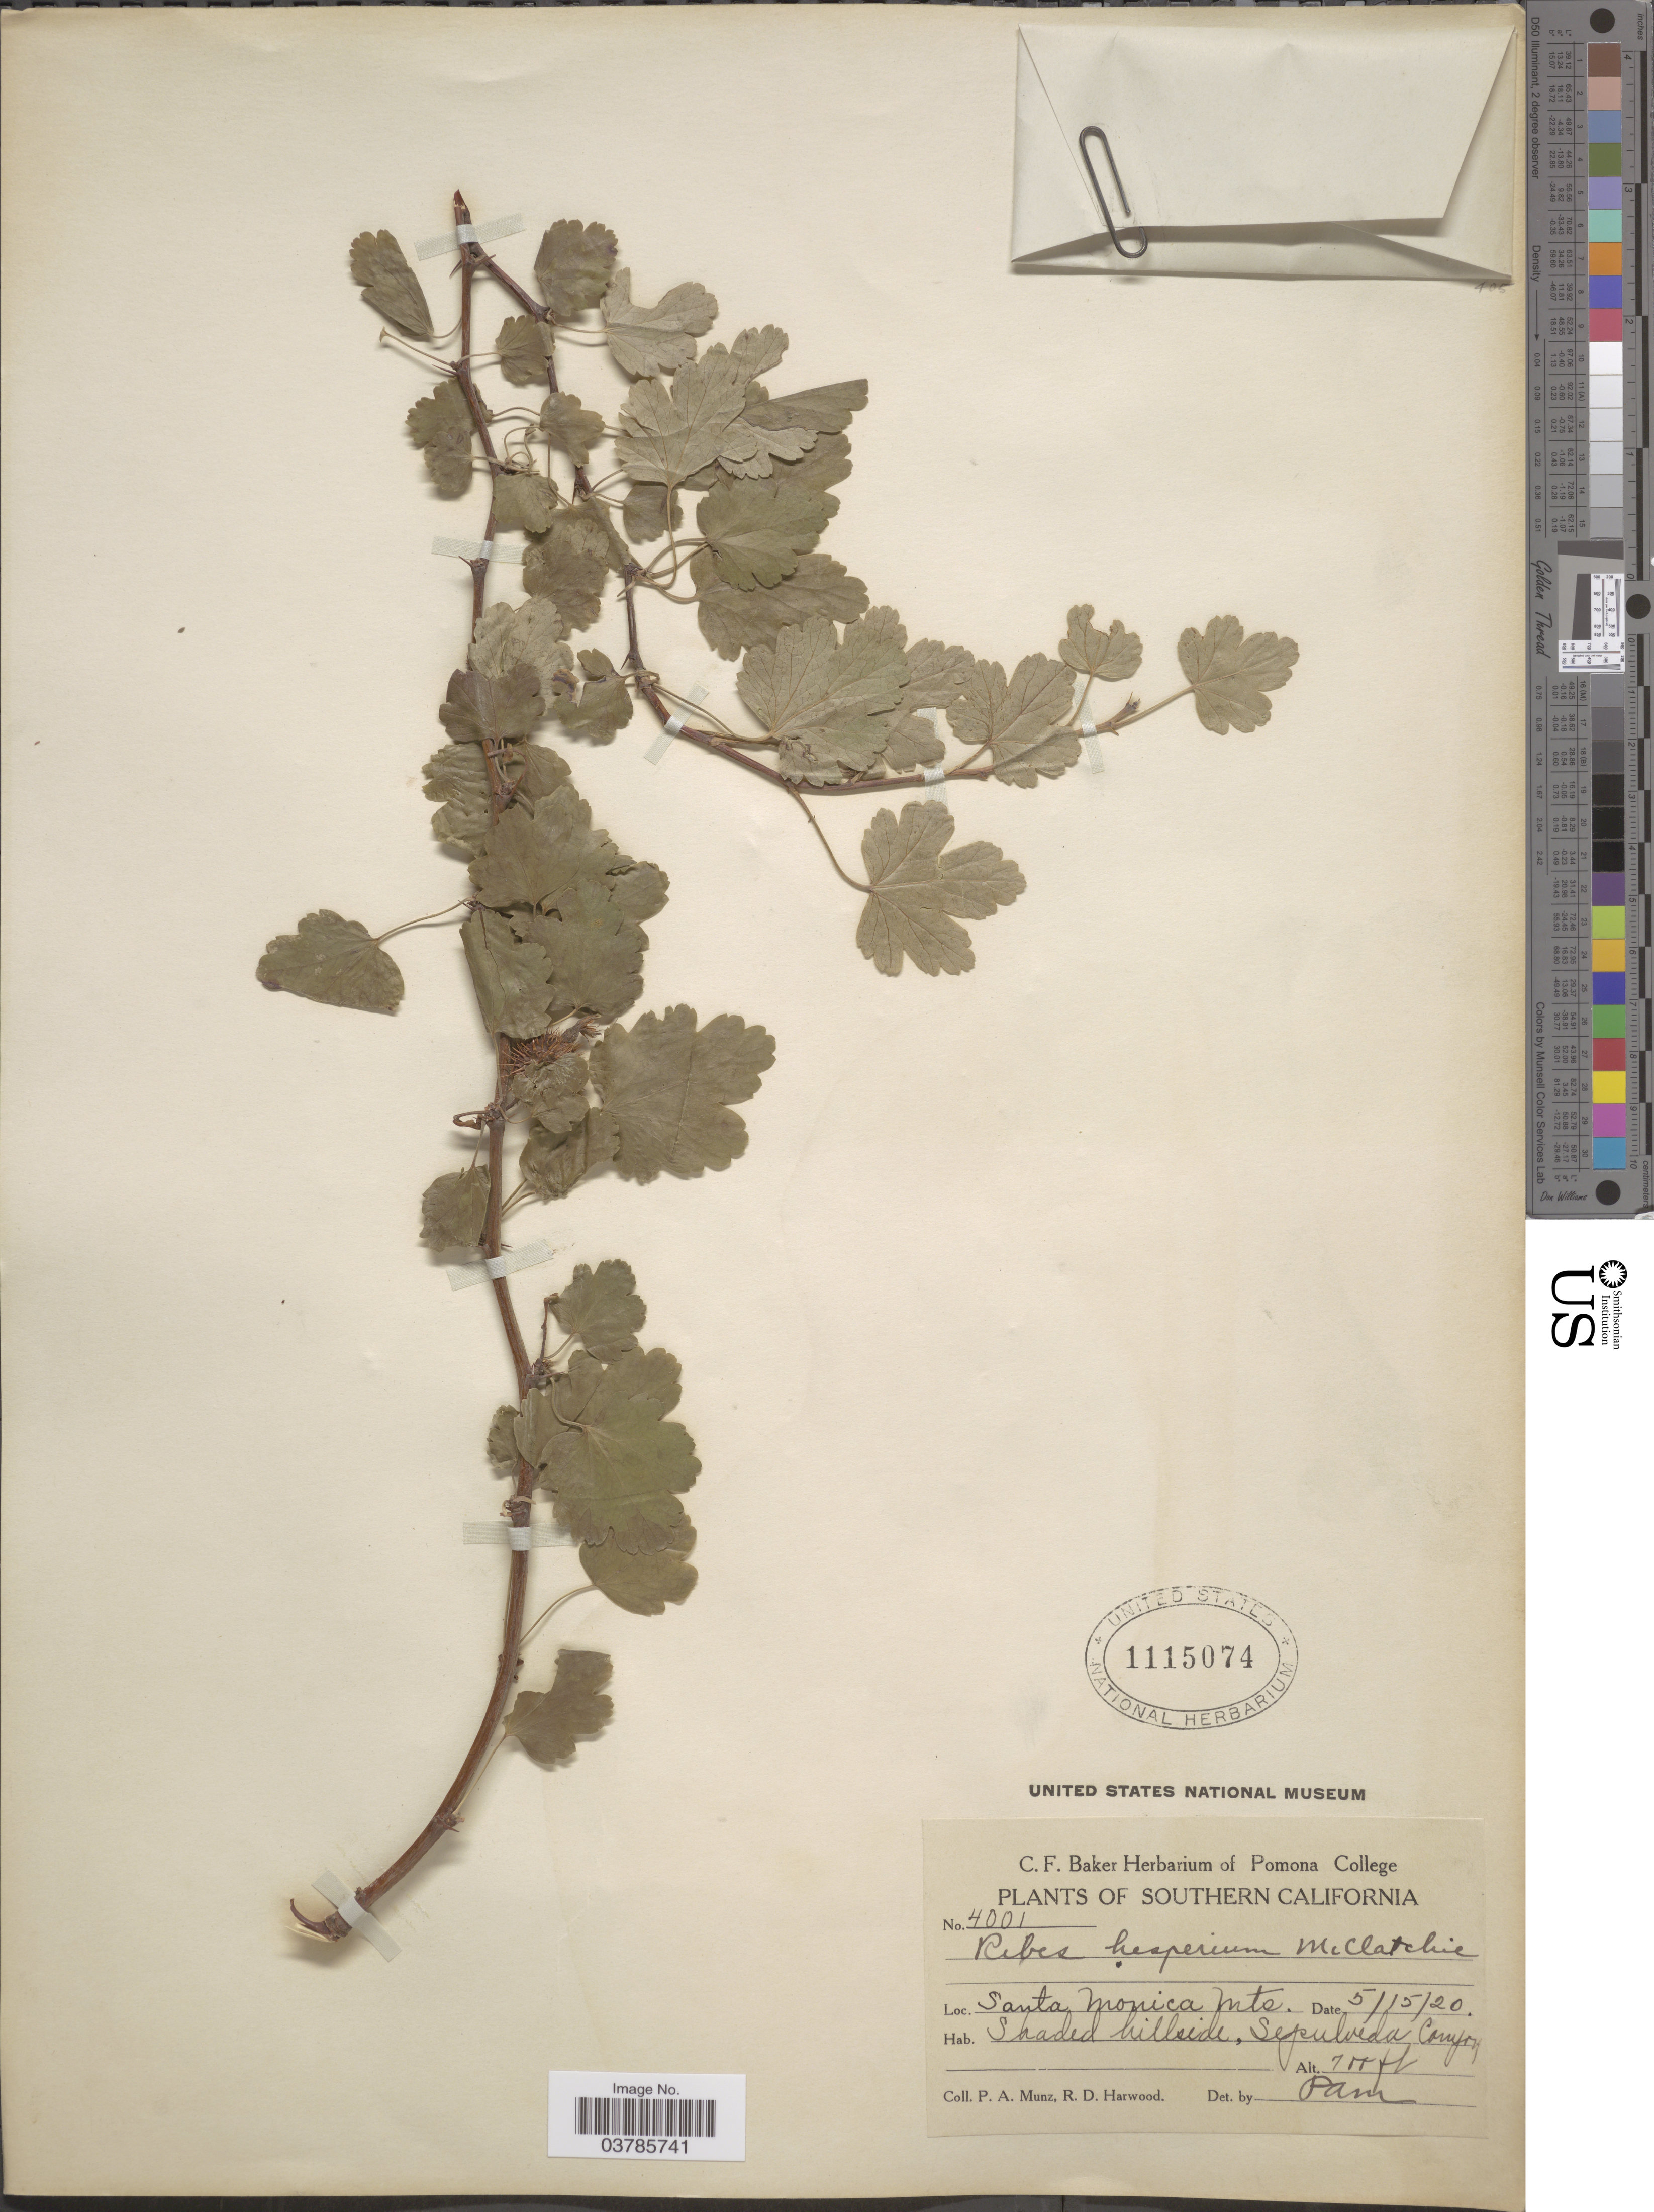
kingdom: Plantae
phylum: Tracheophyta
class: Magnoliopsida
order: Saxifragales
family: Grossulariaceae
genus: Ribes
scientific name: Ribes californicum var. hesperium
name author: (McClatchie) Jeps.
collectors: P. A. Munz & R. Harwood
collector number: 4001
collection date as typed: Transcribed d/m/y: 15/5/20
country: United States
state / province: California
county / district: Los Angeles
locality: Southern California. Santa Monica Mts. Shaded hillside, Sepulveda Canyon.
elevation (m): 213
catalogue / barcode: US 1115074